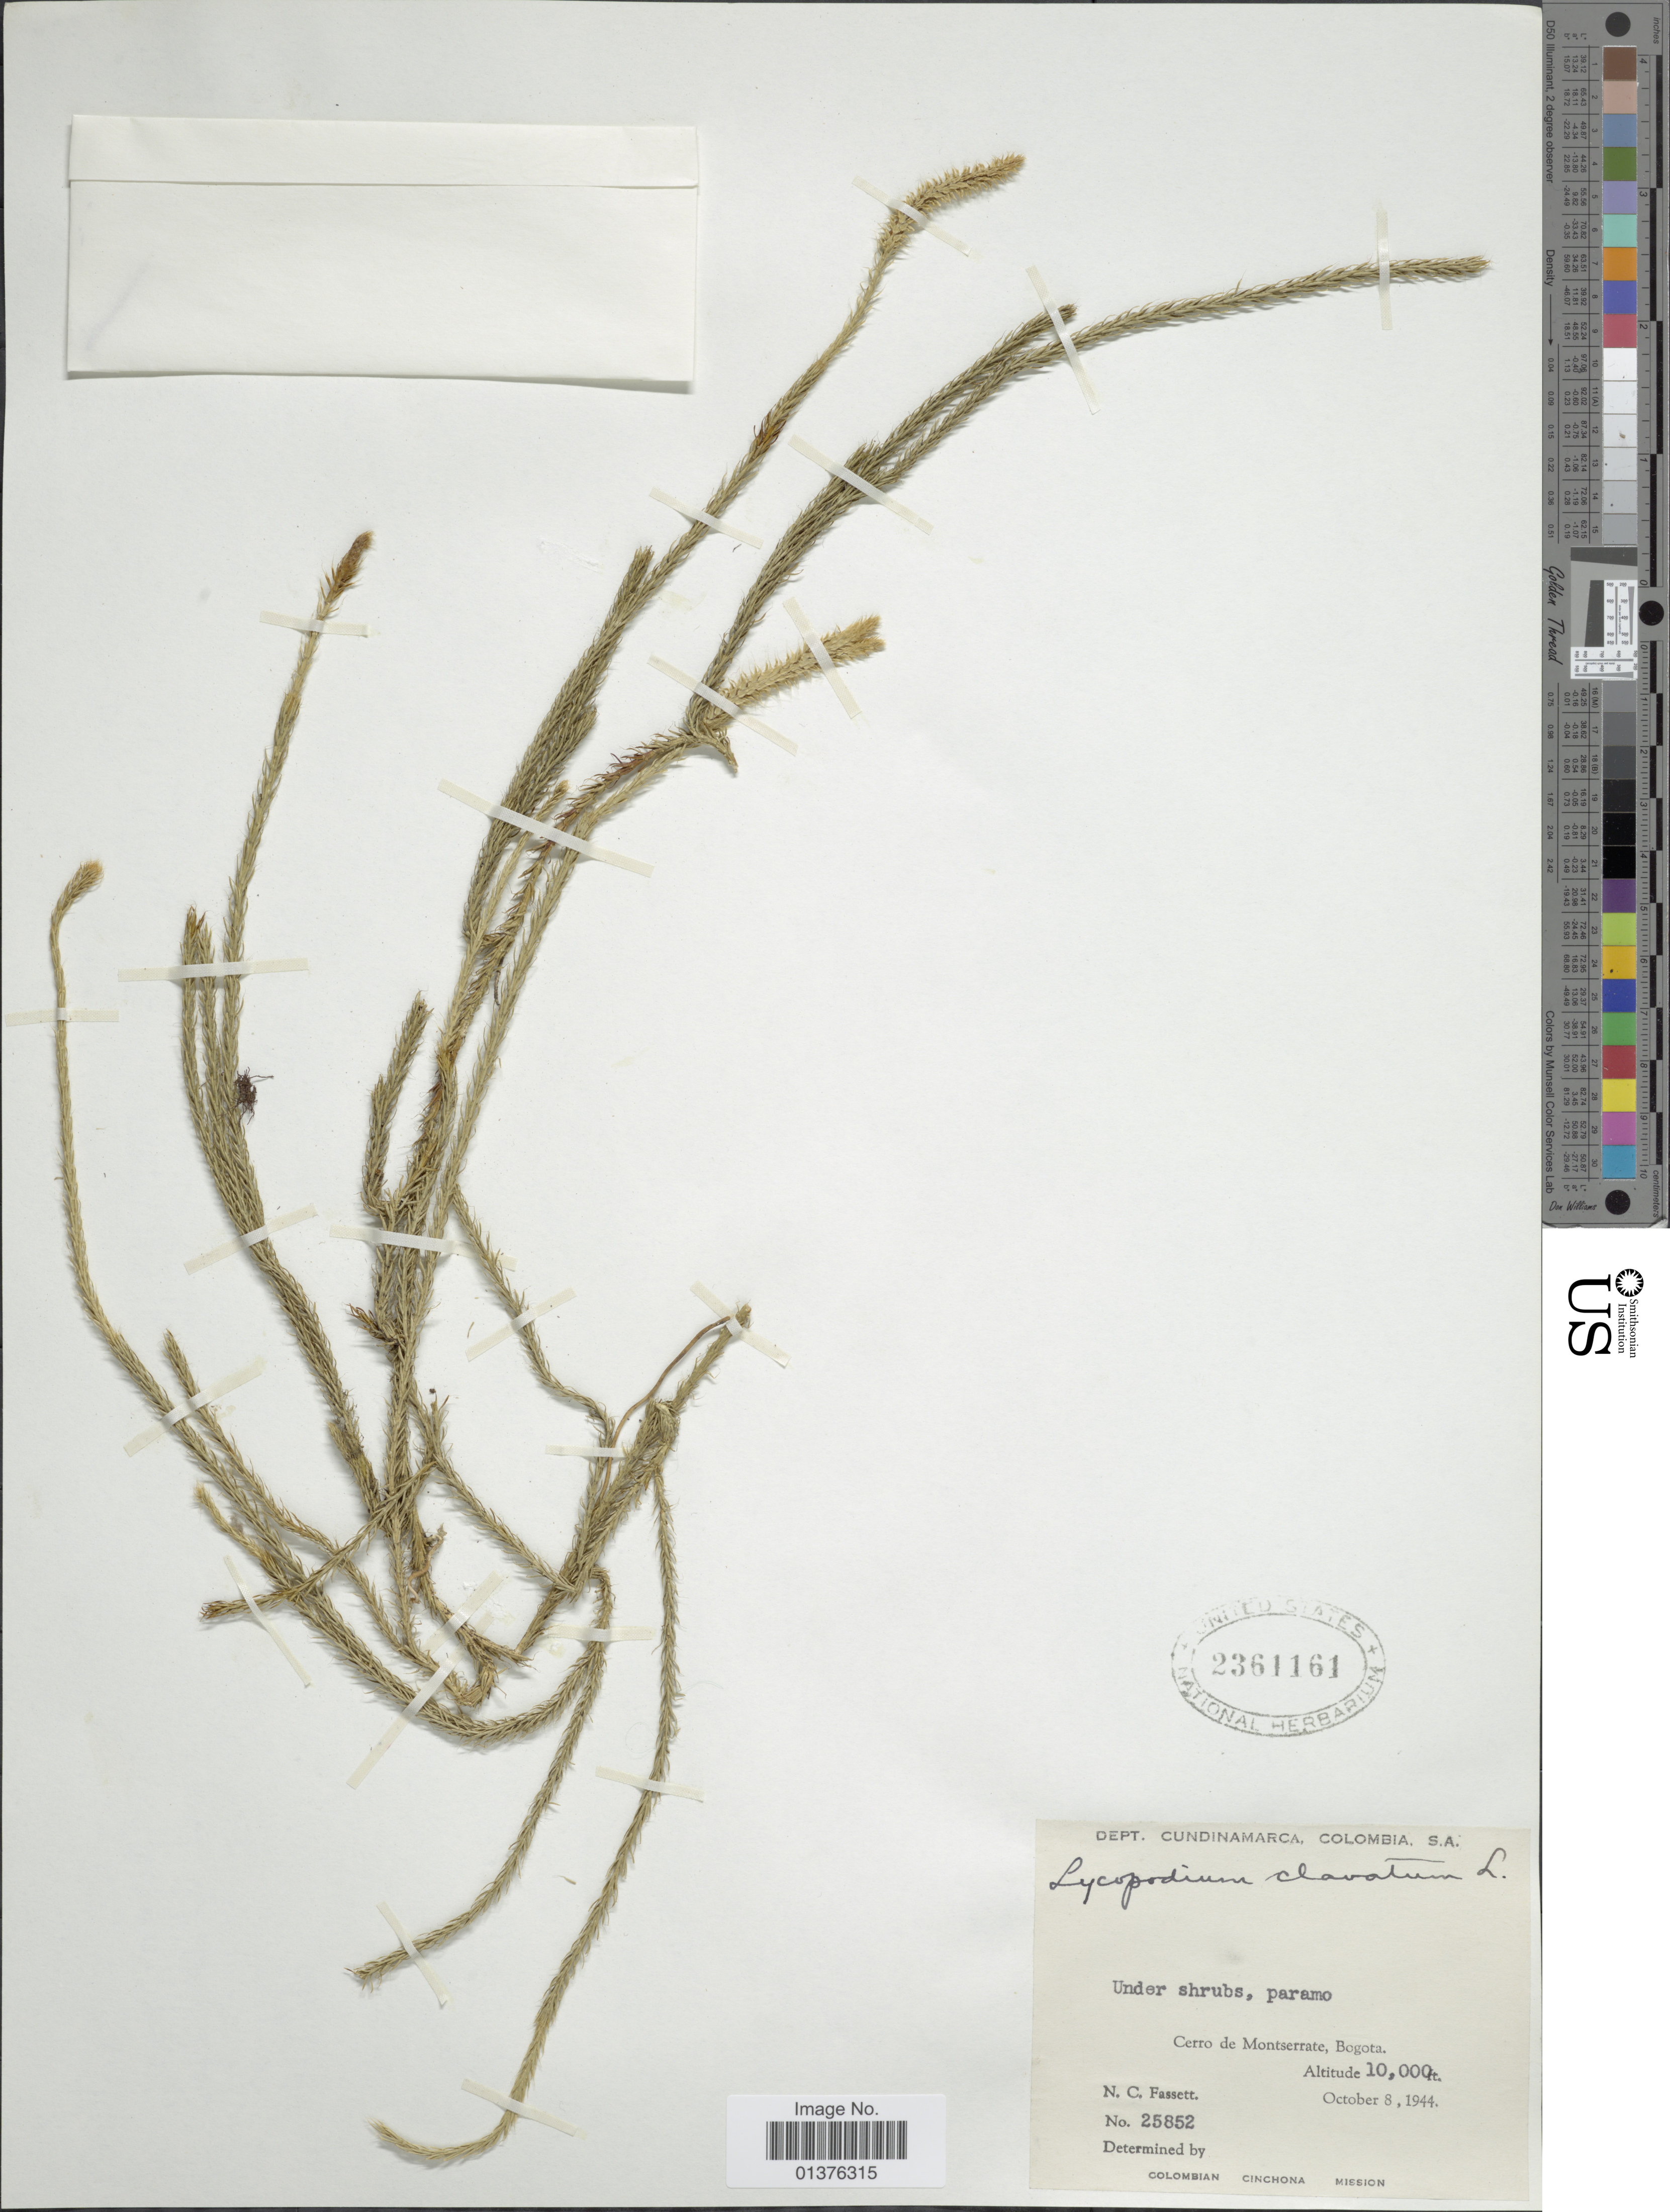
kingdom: Plantae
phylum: Tracheophyta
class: Lycopodiopsida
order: Lycopodiales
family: Lycopodiaceae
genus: Lycopodium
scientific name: Lycopodium clavatum subsp. contiguum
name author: (Klotzsch) B. Øllg.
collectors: N. C. Fassett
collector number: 25852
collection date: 1944-10-08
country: Colombia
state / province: Cundinamarca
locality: Cerro de Montserrate, Bogota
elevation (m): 3048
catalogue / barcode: US 2361161